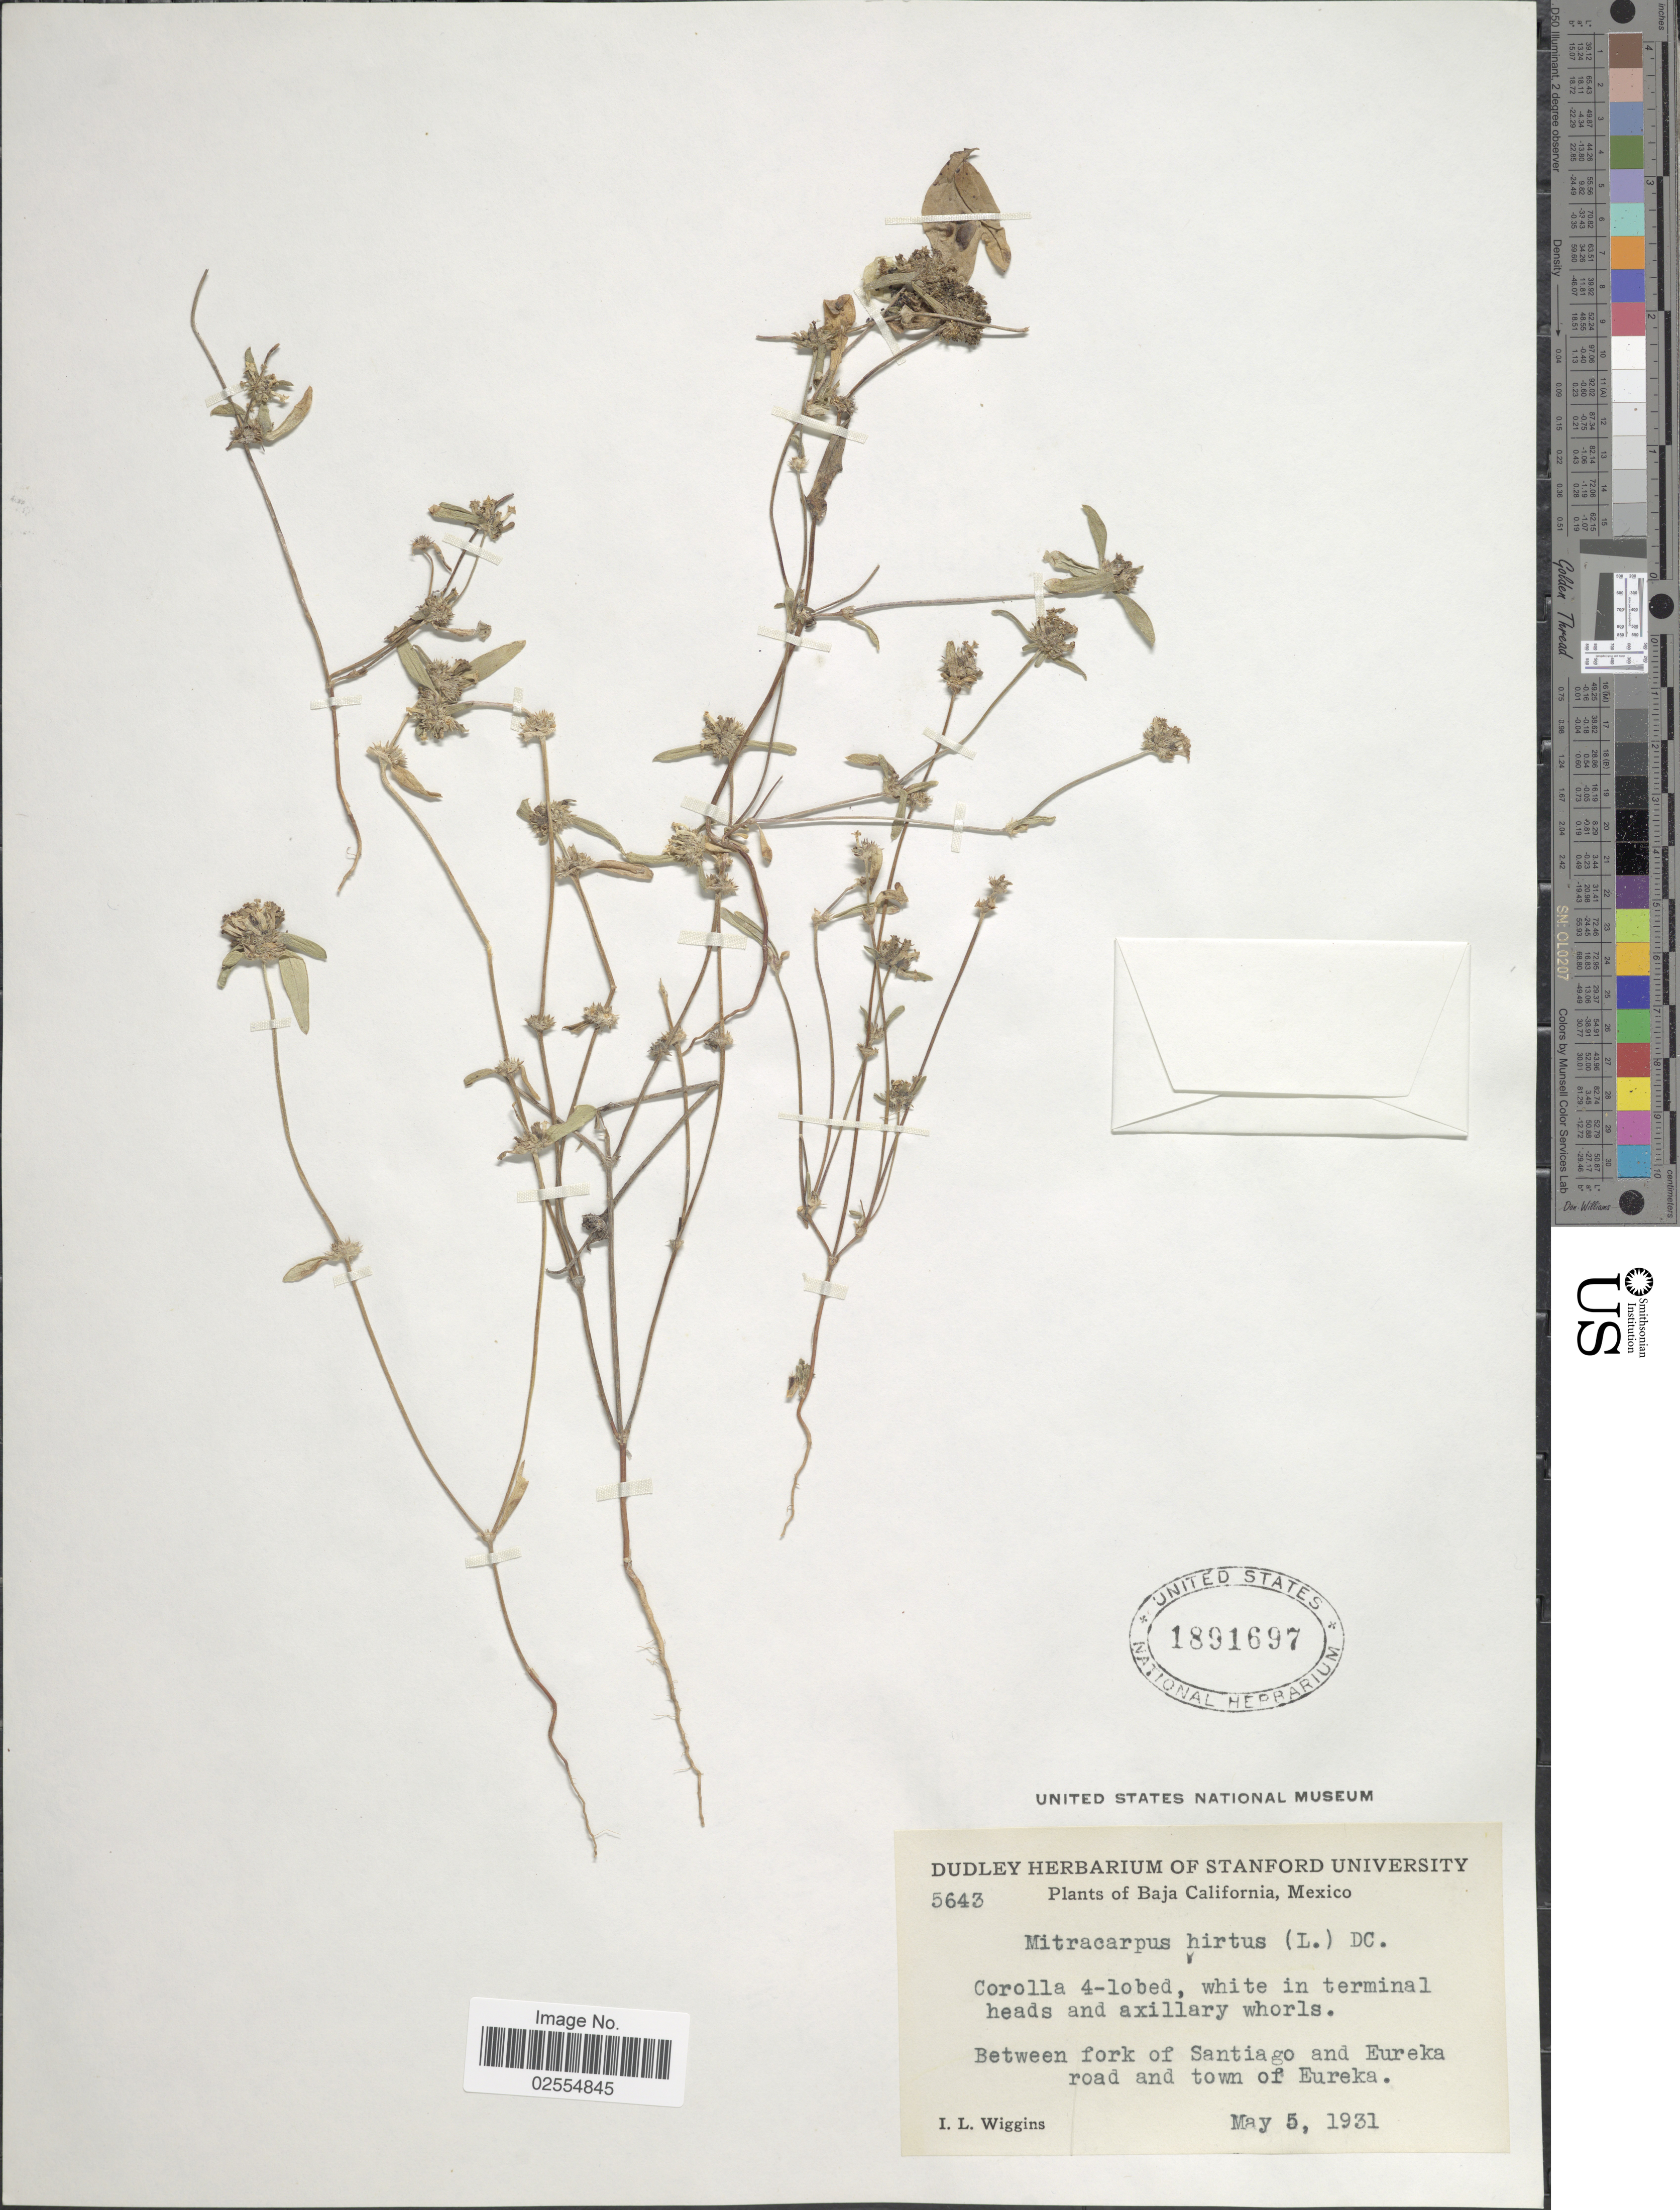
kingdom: Plantae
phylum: Tracheophyta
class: Magnoliopsida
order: Gentianales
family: Rubiaceae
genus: Mitracarpus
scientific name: Mitracarpus hirtus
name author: (L.) DC.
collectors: I. L. Wiggins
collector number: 5643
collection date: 1931-05-05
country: Mexico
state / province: Baja California Sur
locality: Between fork of Santiago and Eureka road and town of Eureka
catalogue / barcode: US 1891697